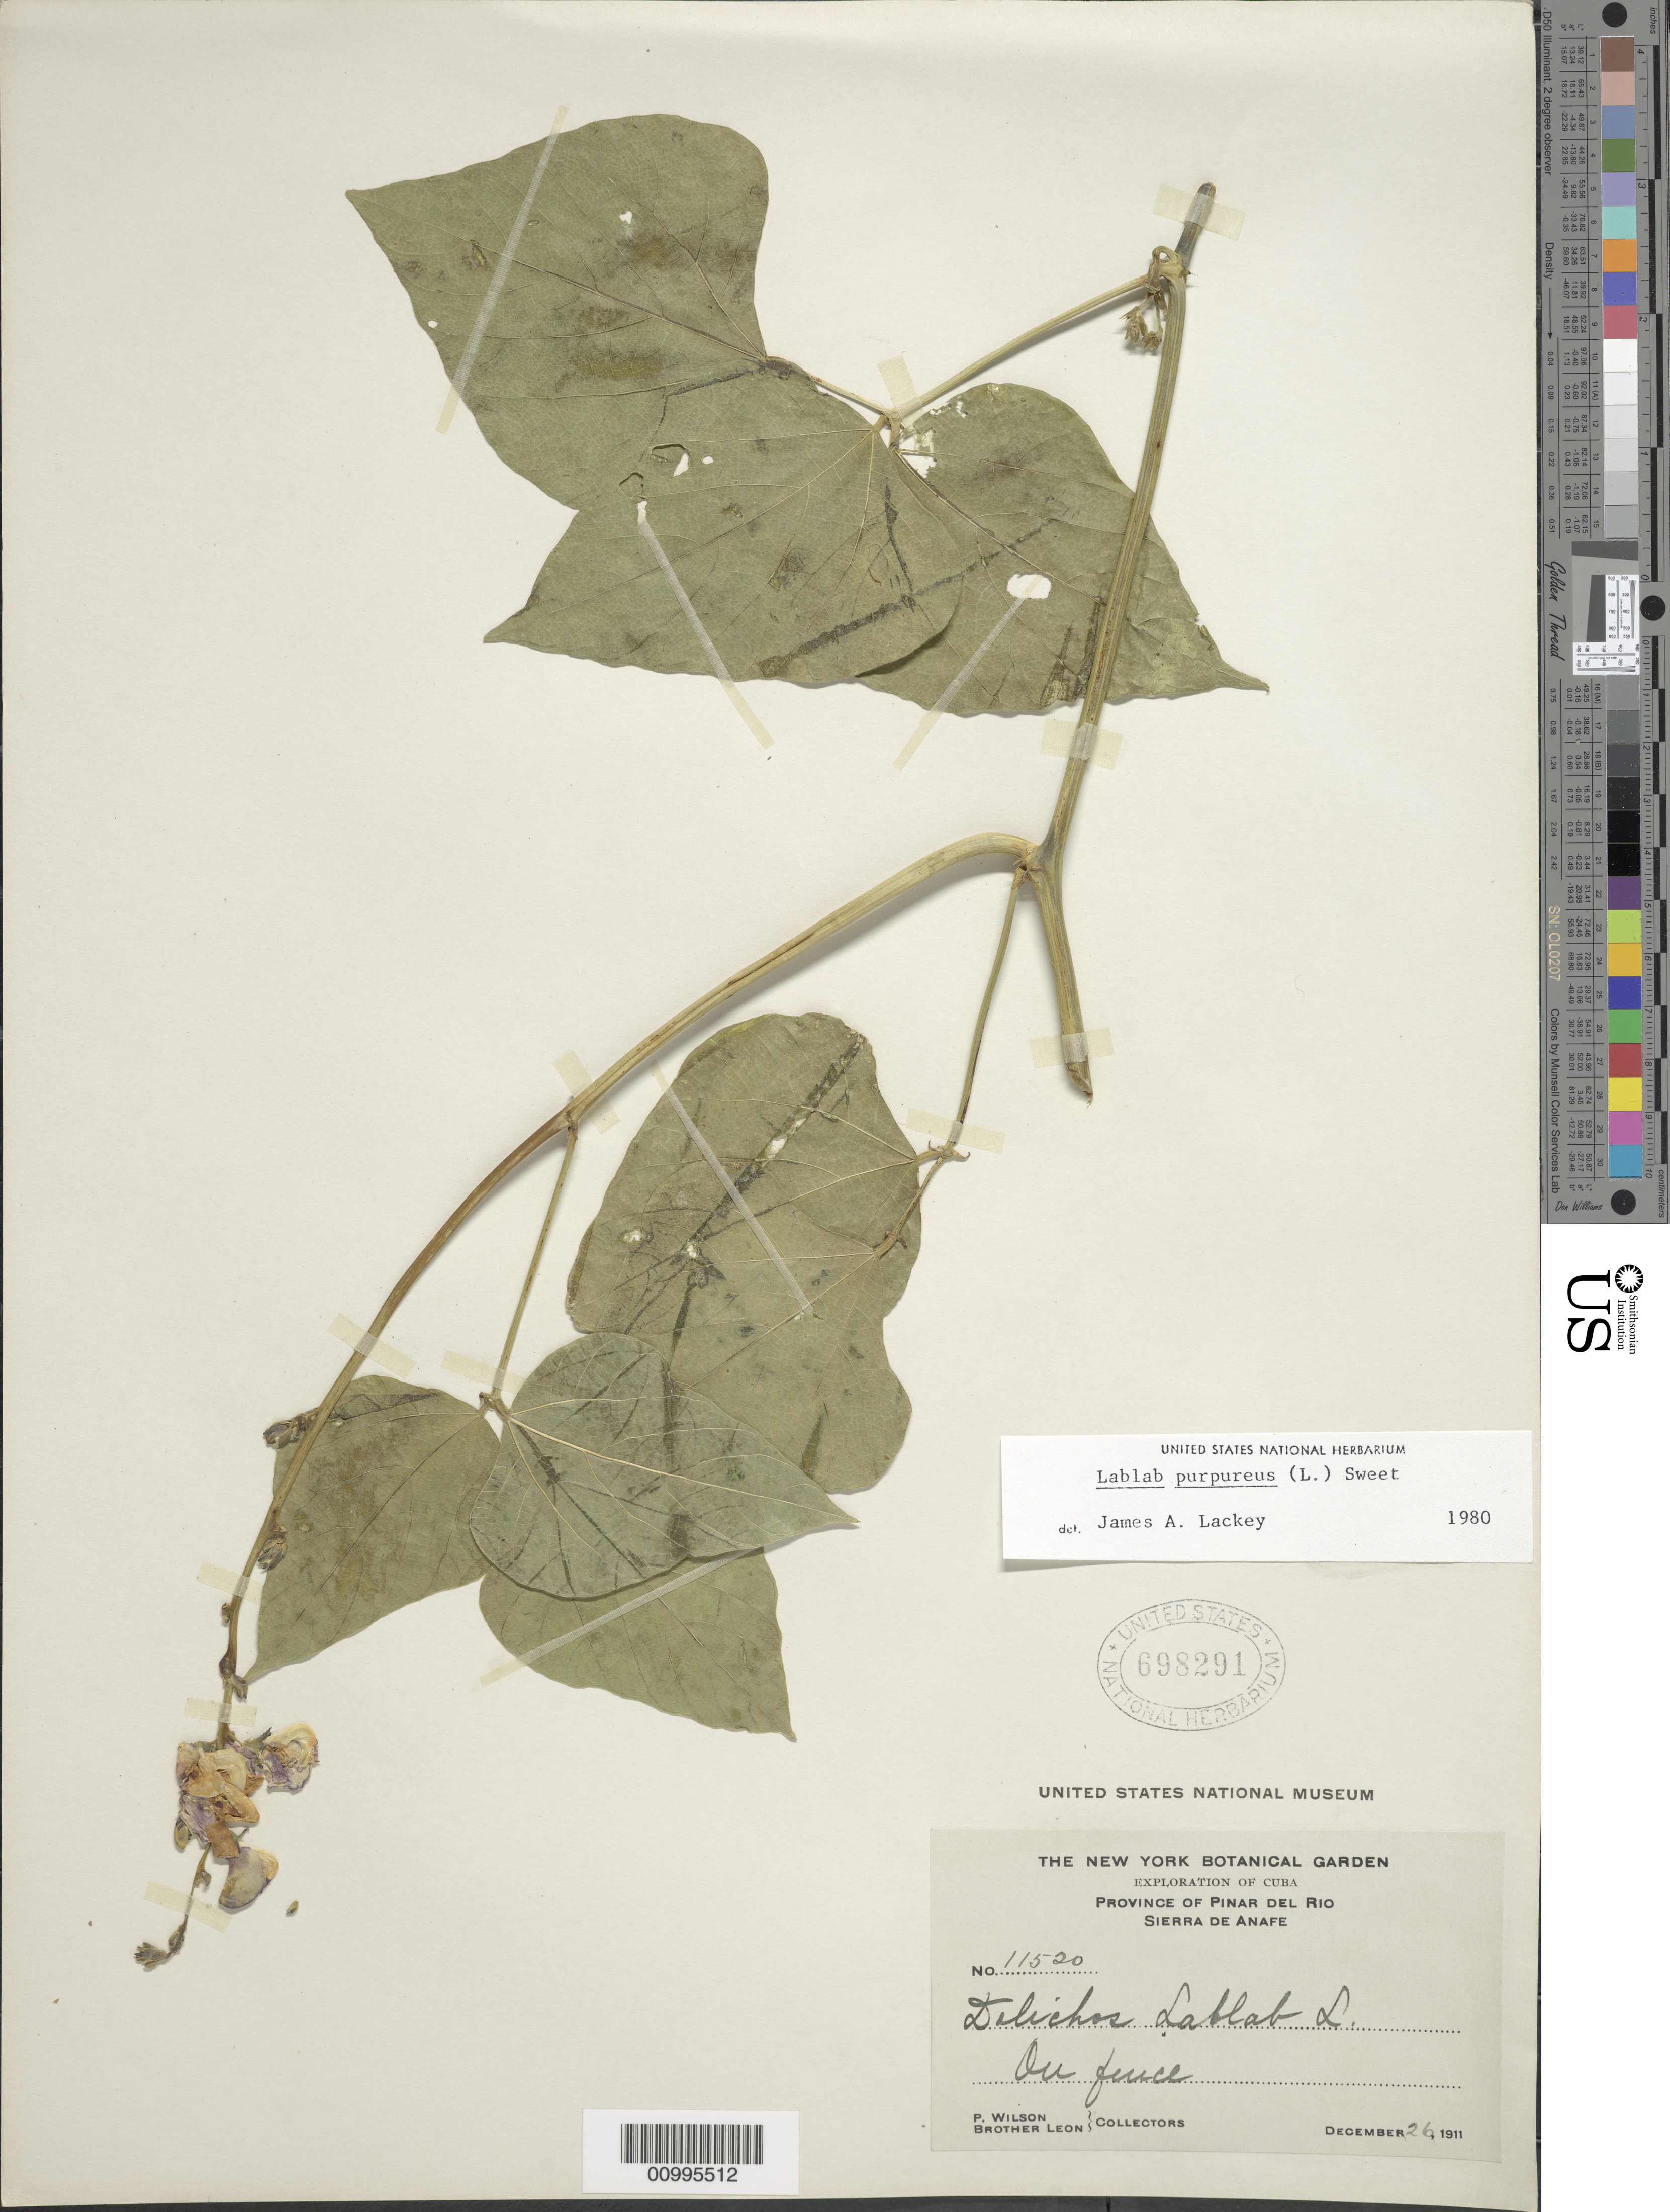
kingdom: Plantae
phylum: Tracheophyta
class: Magnoliopsida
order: Fabales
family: Fabaceae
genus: Lablab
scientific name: Lablab purpureus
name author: (L.) Sweet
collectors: P. Wilson & Bro. León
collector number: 11520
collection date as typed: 26 Dec 1911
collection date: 1911-12-26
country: Cuba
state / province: Pinar del Rio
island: Cuba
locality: Sierra de Anafe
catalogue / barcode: US 698291